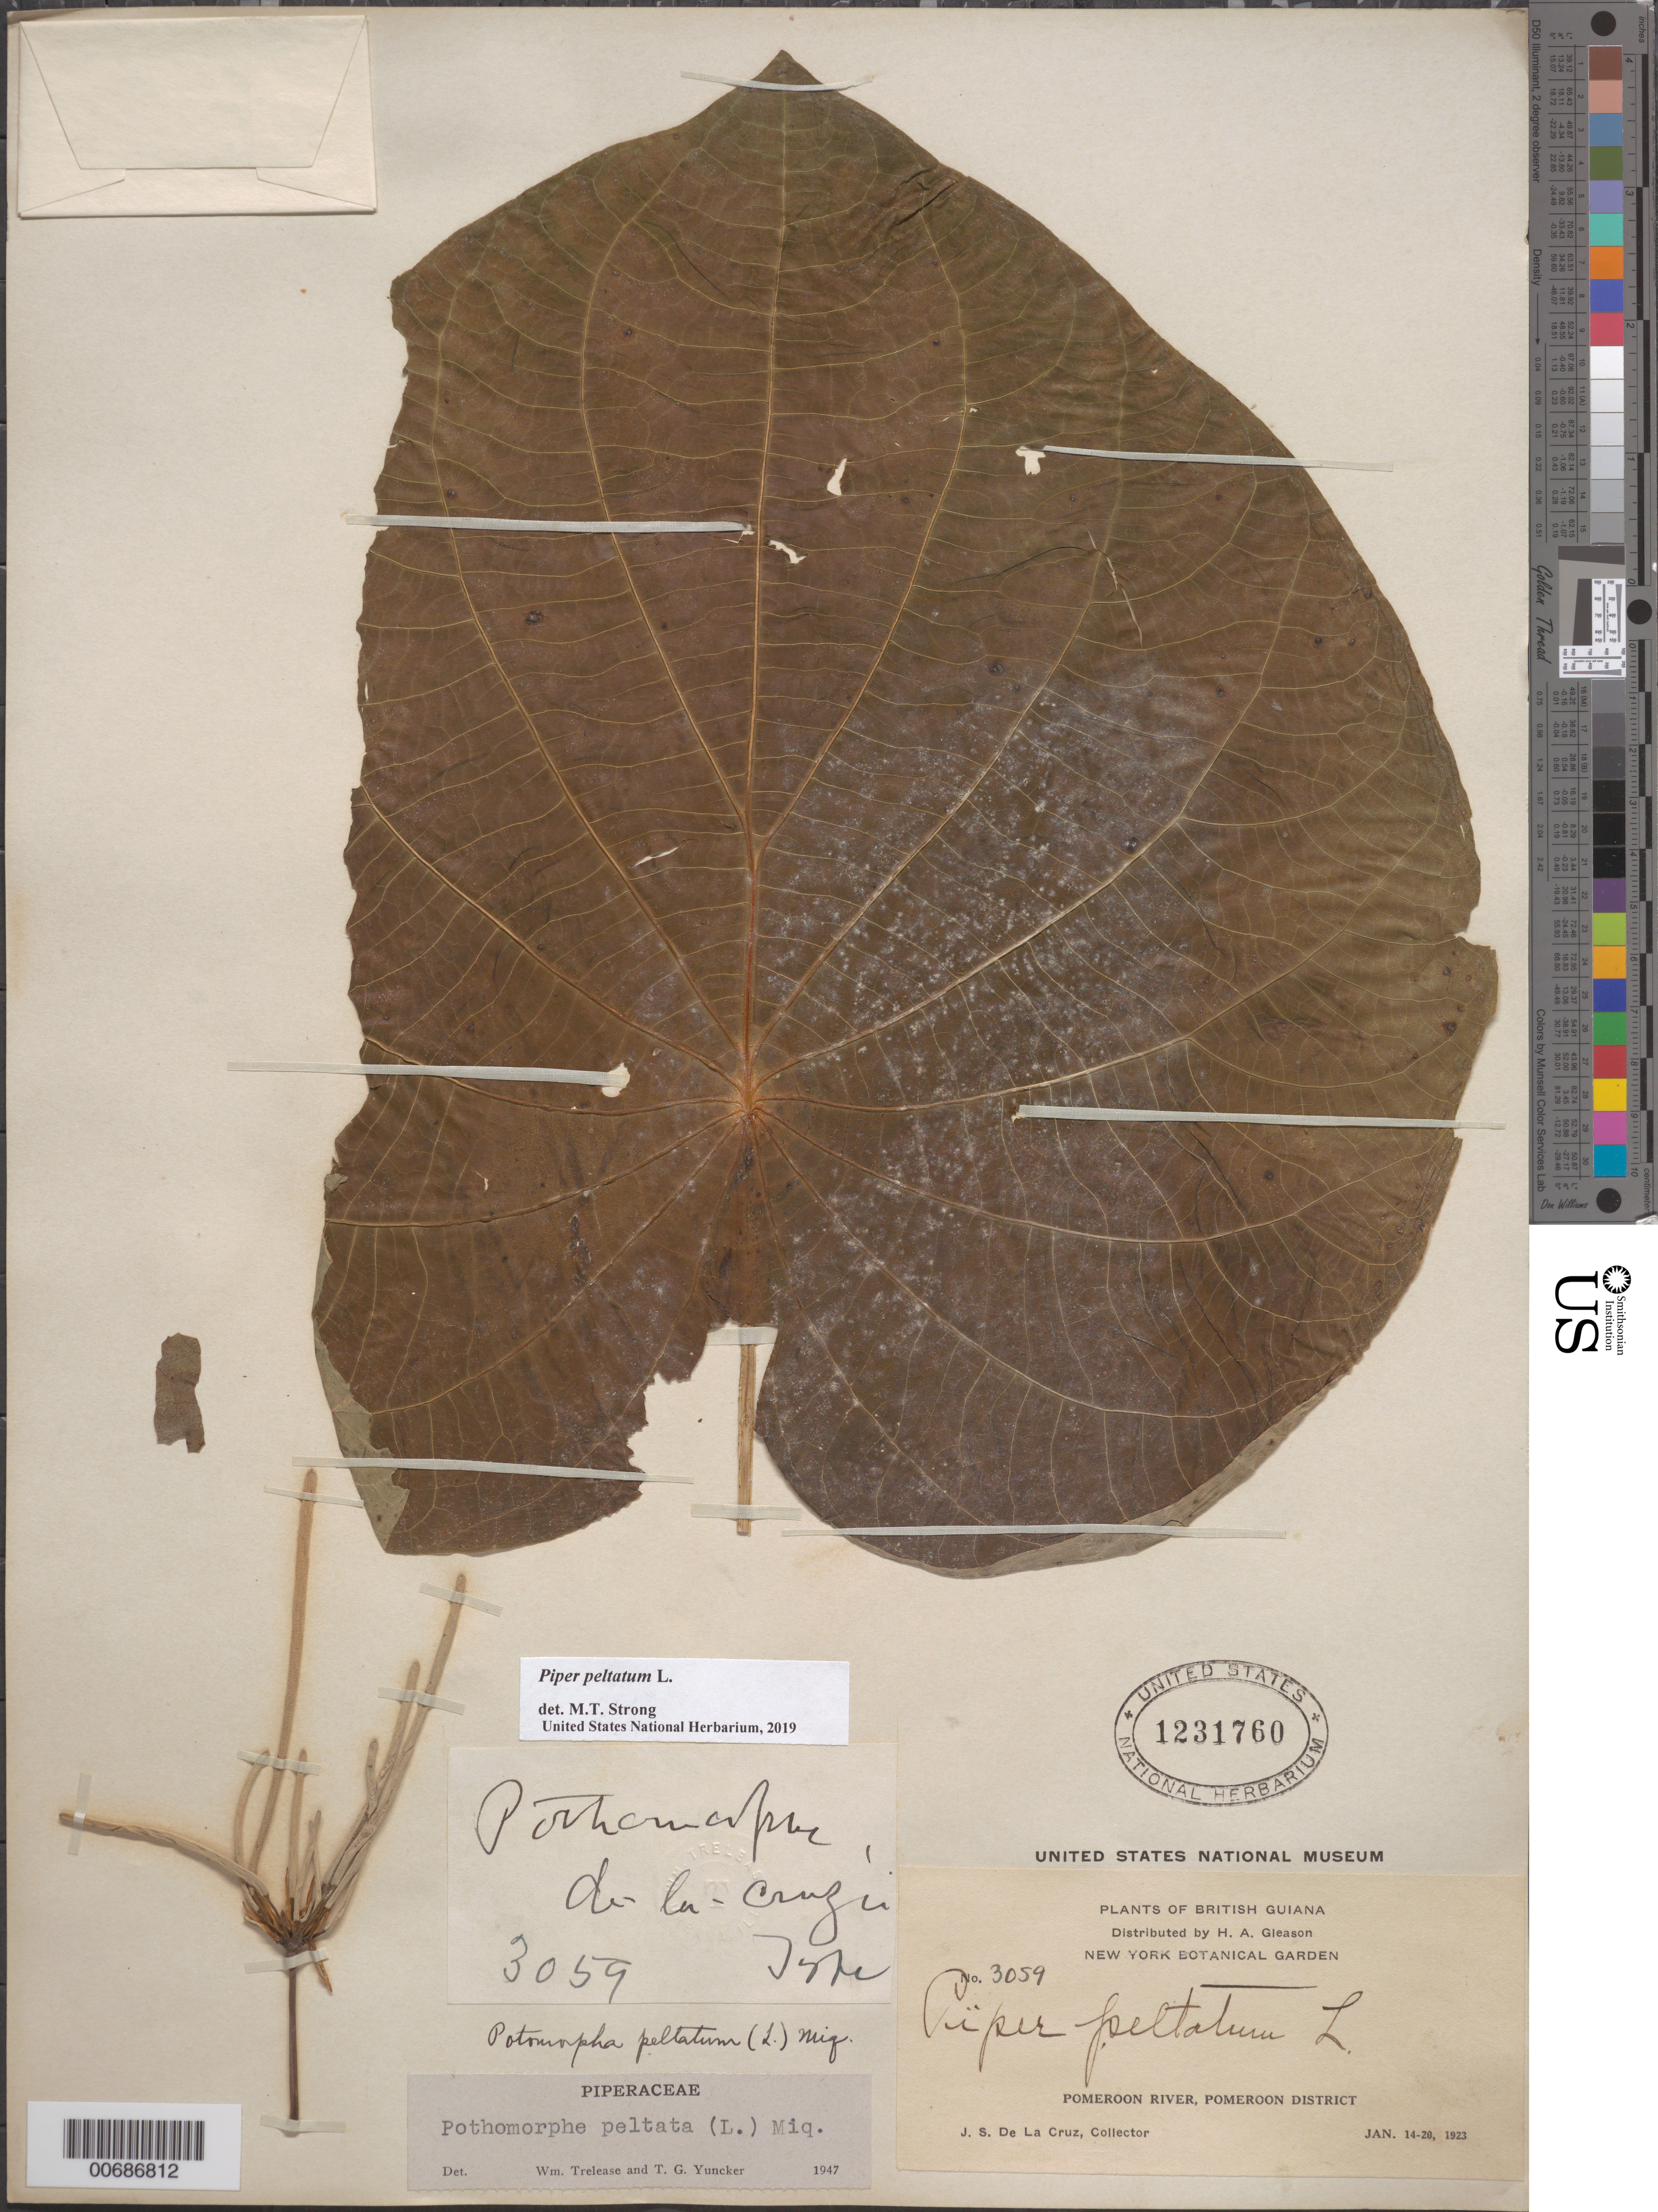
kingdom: Plantae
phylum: Tracheophyta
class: Magnoliopsida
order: Piperales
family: Piperaceae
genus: Piper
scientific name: Piper peltatum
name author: L.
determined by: Strong, M. T., (US), Smithsonian Institution - National Museum of Natural History (UNITED STATES)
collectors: J. S. de la Cruz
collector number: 3059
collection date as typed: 14-Jan-23 to 20-Jan-23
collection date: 1923-01-14/1923-01-20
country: Guyana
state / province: Pomeroon-Supenaam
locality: Pomeroon R.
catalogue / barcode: US 1231760